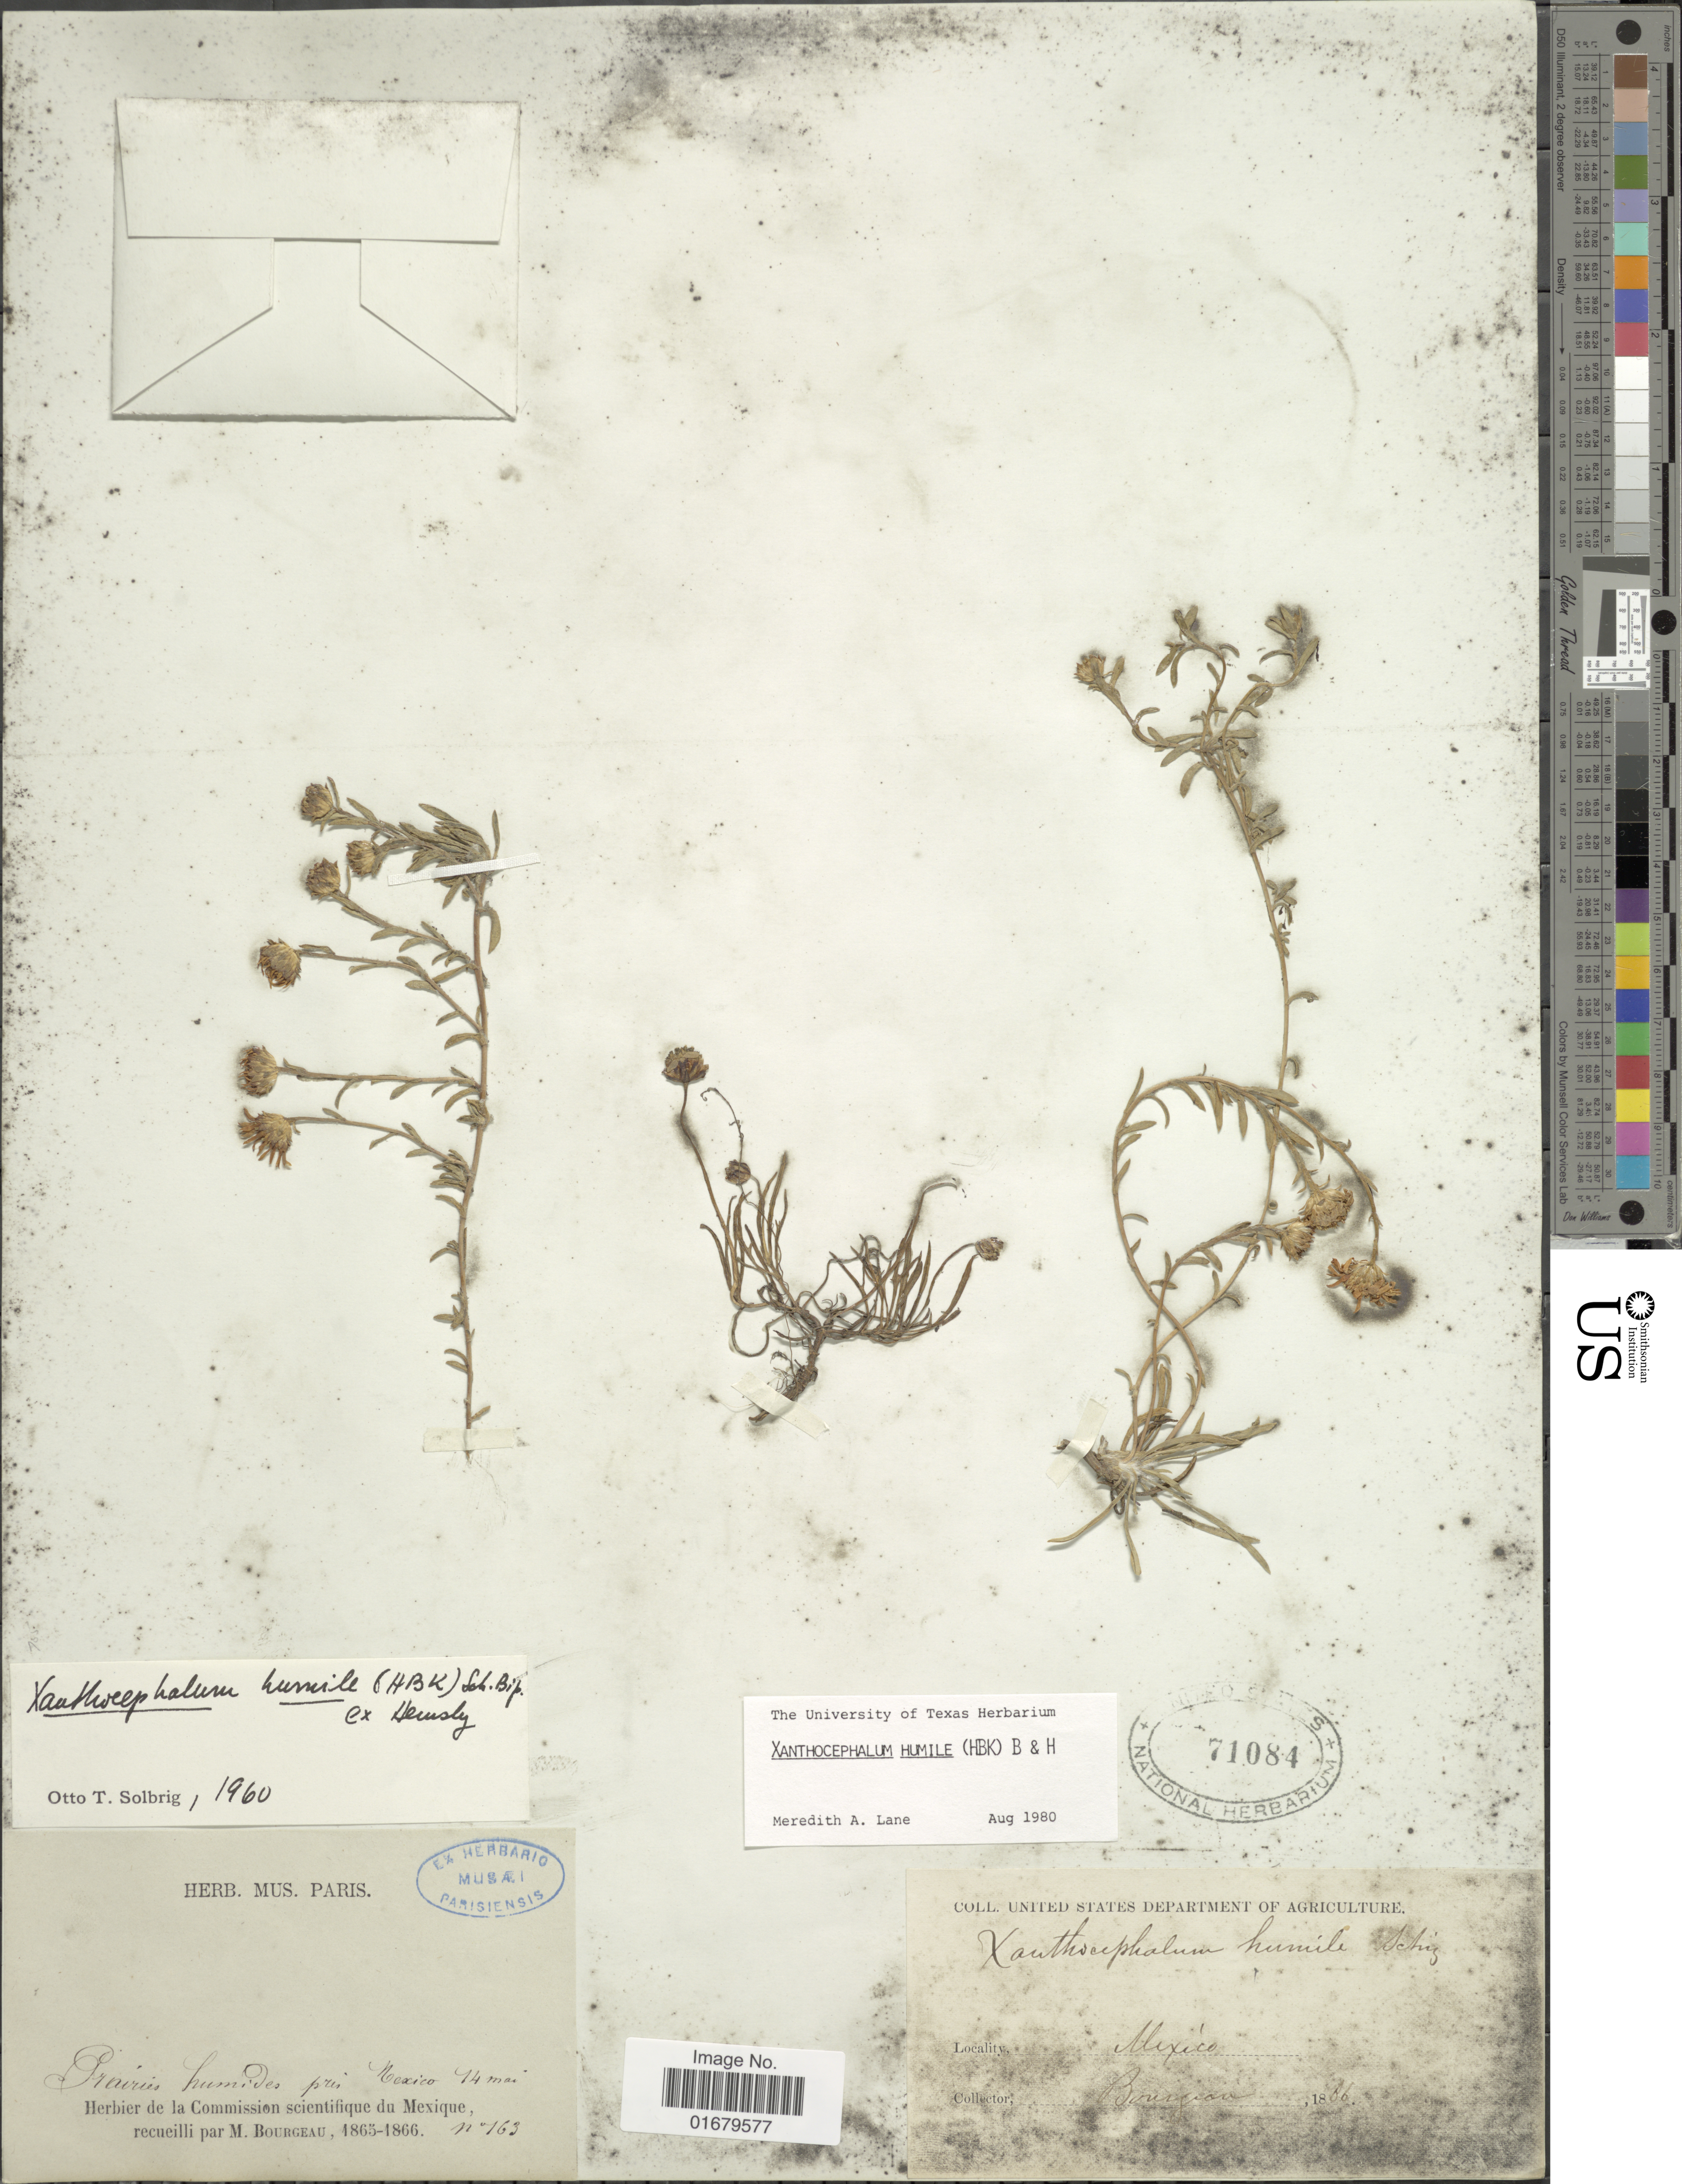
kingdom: Plantae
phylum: Tracheophyta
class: Magnoliopsida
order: Asterales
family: Asteraceae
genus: Xanthocephalum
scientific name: Xanthocephalum humile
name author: (Kunth) Benth. & Hook. f.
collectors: M. Bourgeau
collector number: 163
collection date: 1865-05-14/1866-05-14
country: Mexico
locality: Prairies humides pres Mexico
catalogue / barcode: US 71084